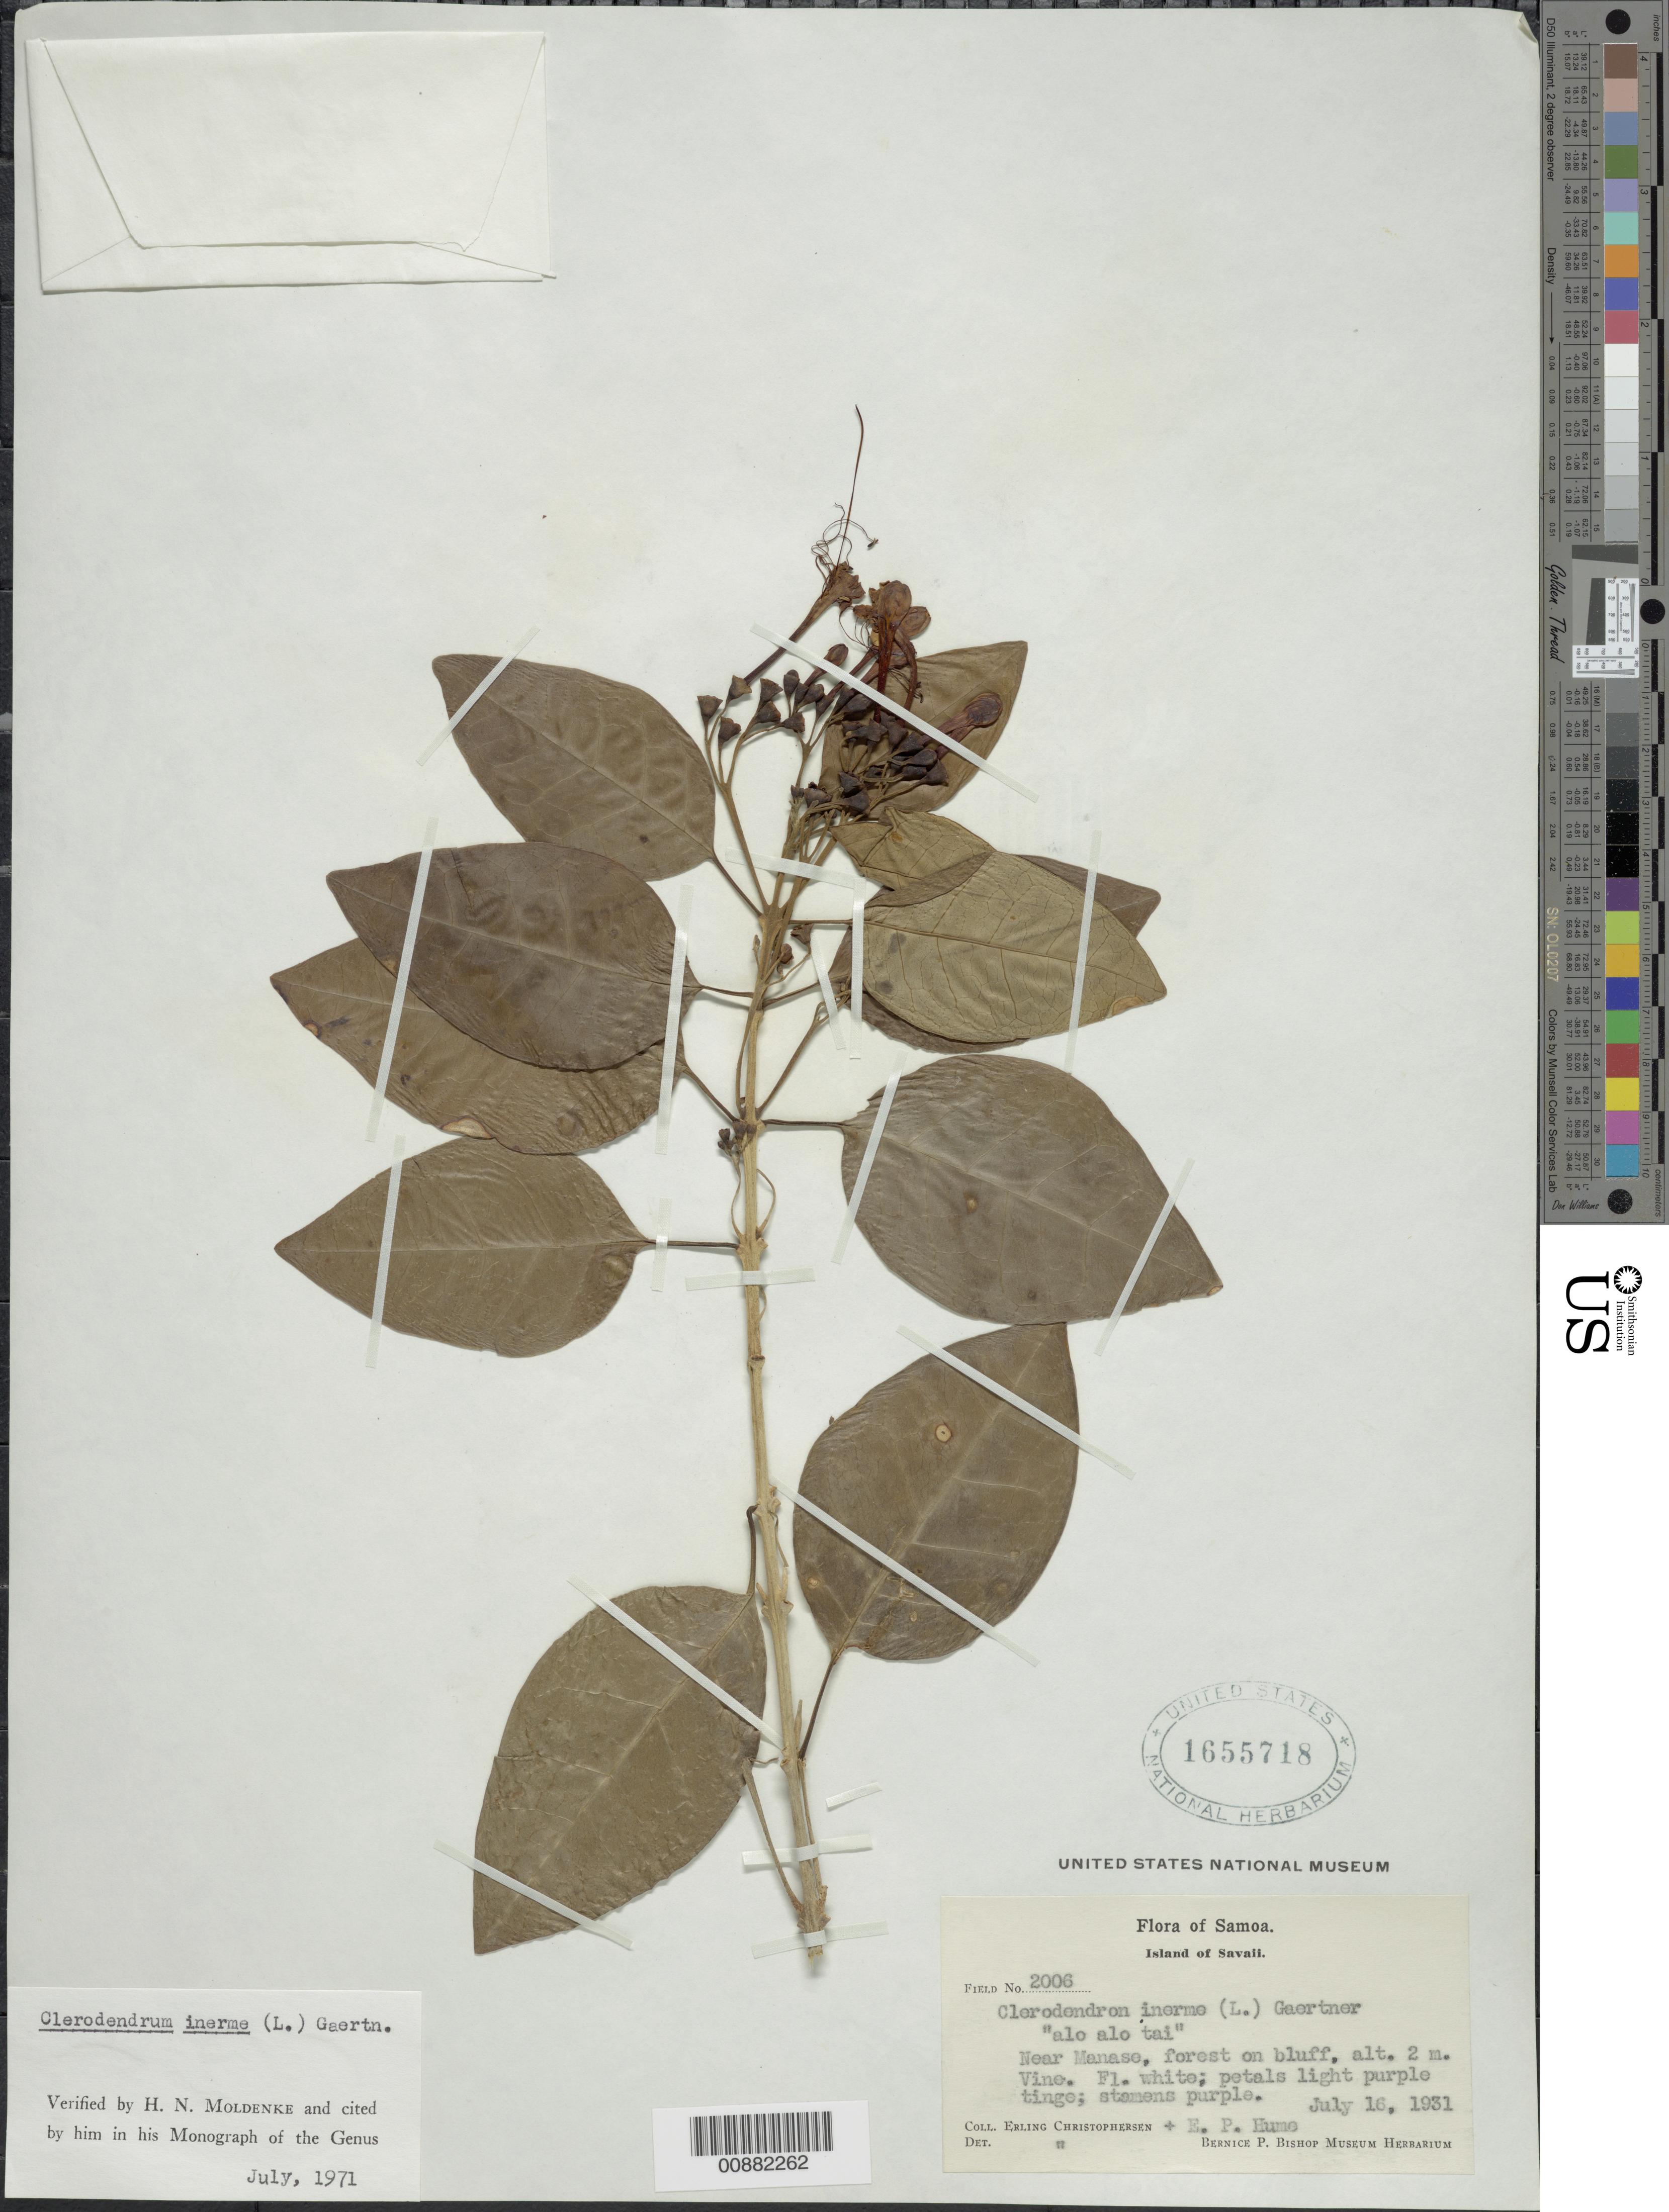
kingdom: Plantae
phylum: Tracheophyta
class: Magnoliopsida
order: Lamiales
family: Lamiaceae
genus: Clerodendrum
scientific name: Clerodendrum inerme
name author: (L.) Gaertn.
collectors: E. Christophersen & E. Hume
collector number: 2006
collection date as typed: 16 Jul 1931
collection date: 1931-07-16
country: Samoa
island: Savai'i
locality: Island of Savaii. Near Manase, on a bluff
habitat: in a forest.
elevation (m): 2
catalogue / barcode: US 1655718